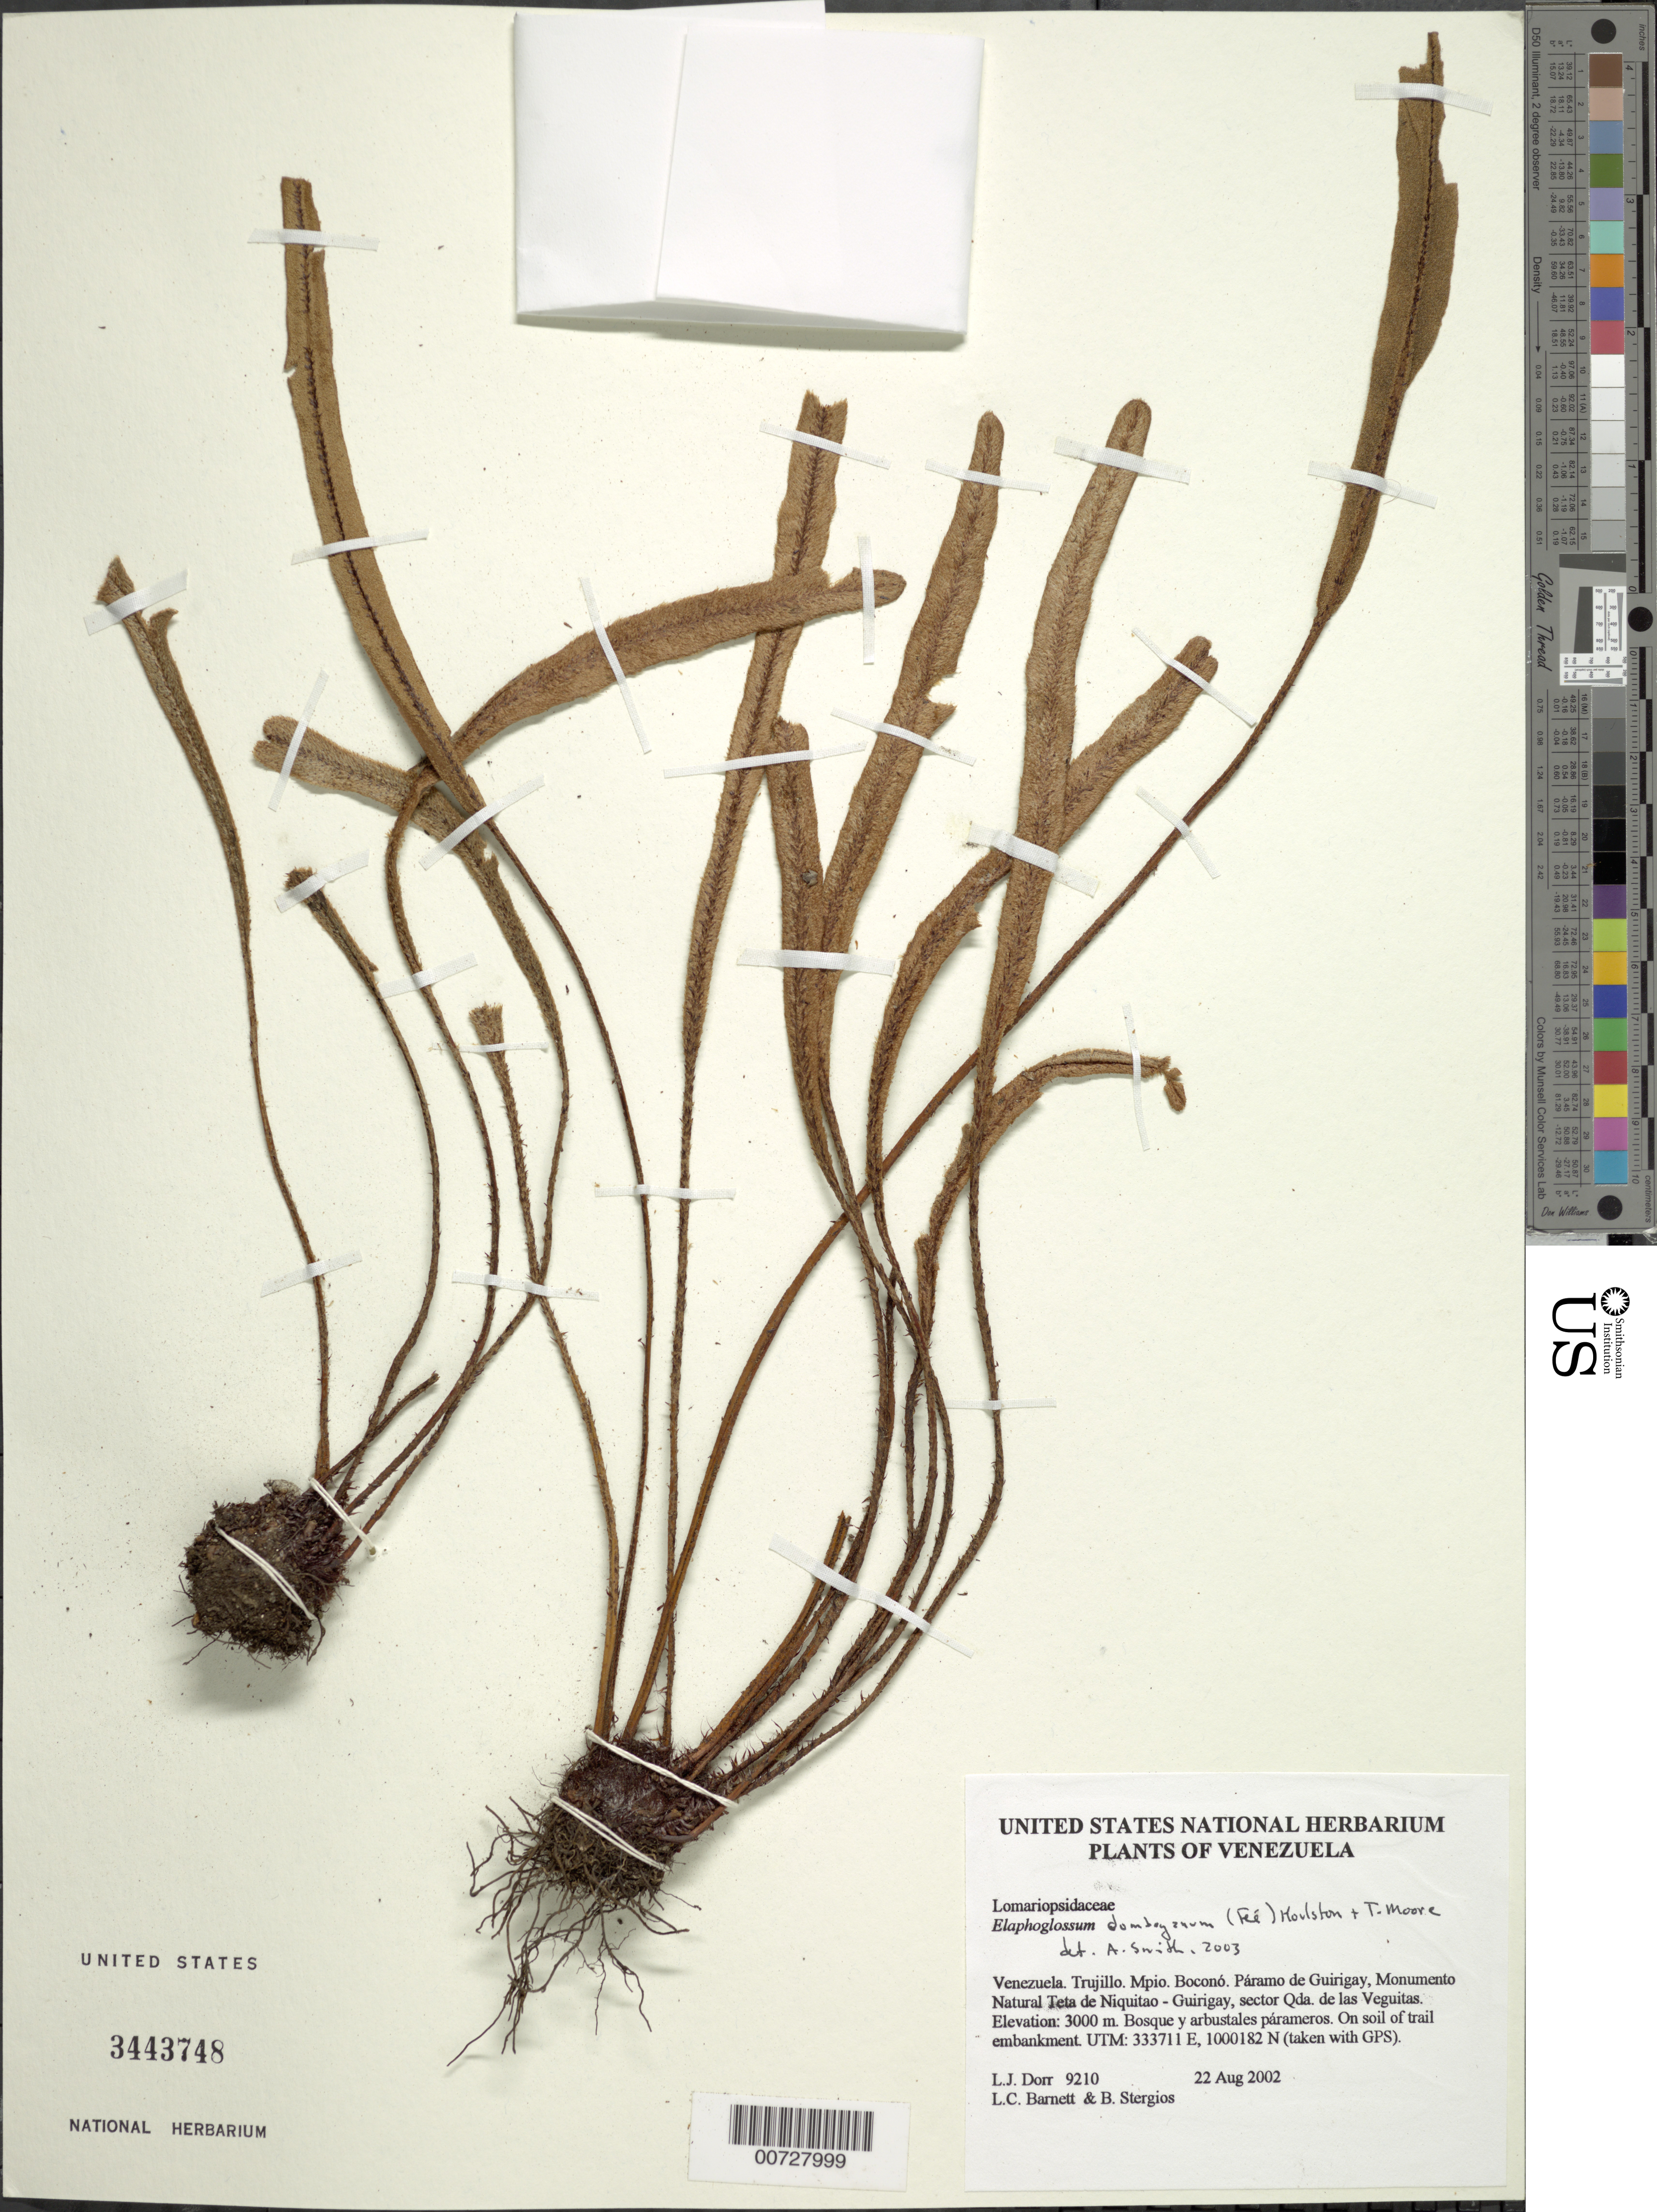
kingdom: Plantae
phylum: Tracheophyta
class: Polypodiopsida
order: Polypodiales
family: Dryopteridaceae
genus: Elaphoglossum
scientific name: Elaphoglossum dombeyanum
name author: (Fée) T.B. Moore & Houlston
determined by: Smith, Andrew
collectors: L. J. Dorr, L. C. Barnett & B. G. Stergios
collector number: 9210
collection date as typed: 22 Aug 2002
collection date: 2002-08-22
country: Venezuela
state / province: Trujillo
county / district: Boconó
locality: Páramo de Guirigay, Monumento Natural Teta de Niquitao - Guirigay, sector Las Veguitas.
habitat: Bosque y arbustales párameros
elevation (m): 3000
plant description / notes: CAS, CTES, F, MO, NY, PORT, UC, US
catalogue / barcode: US 3443748